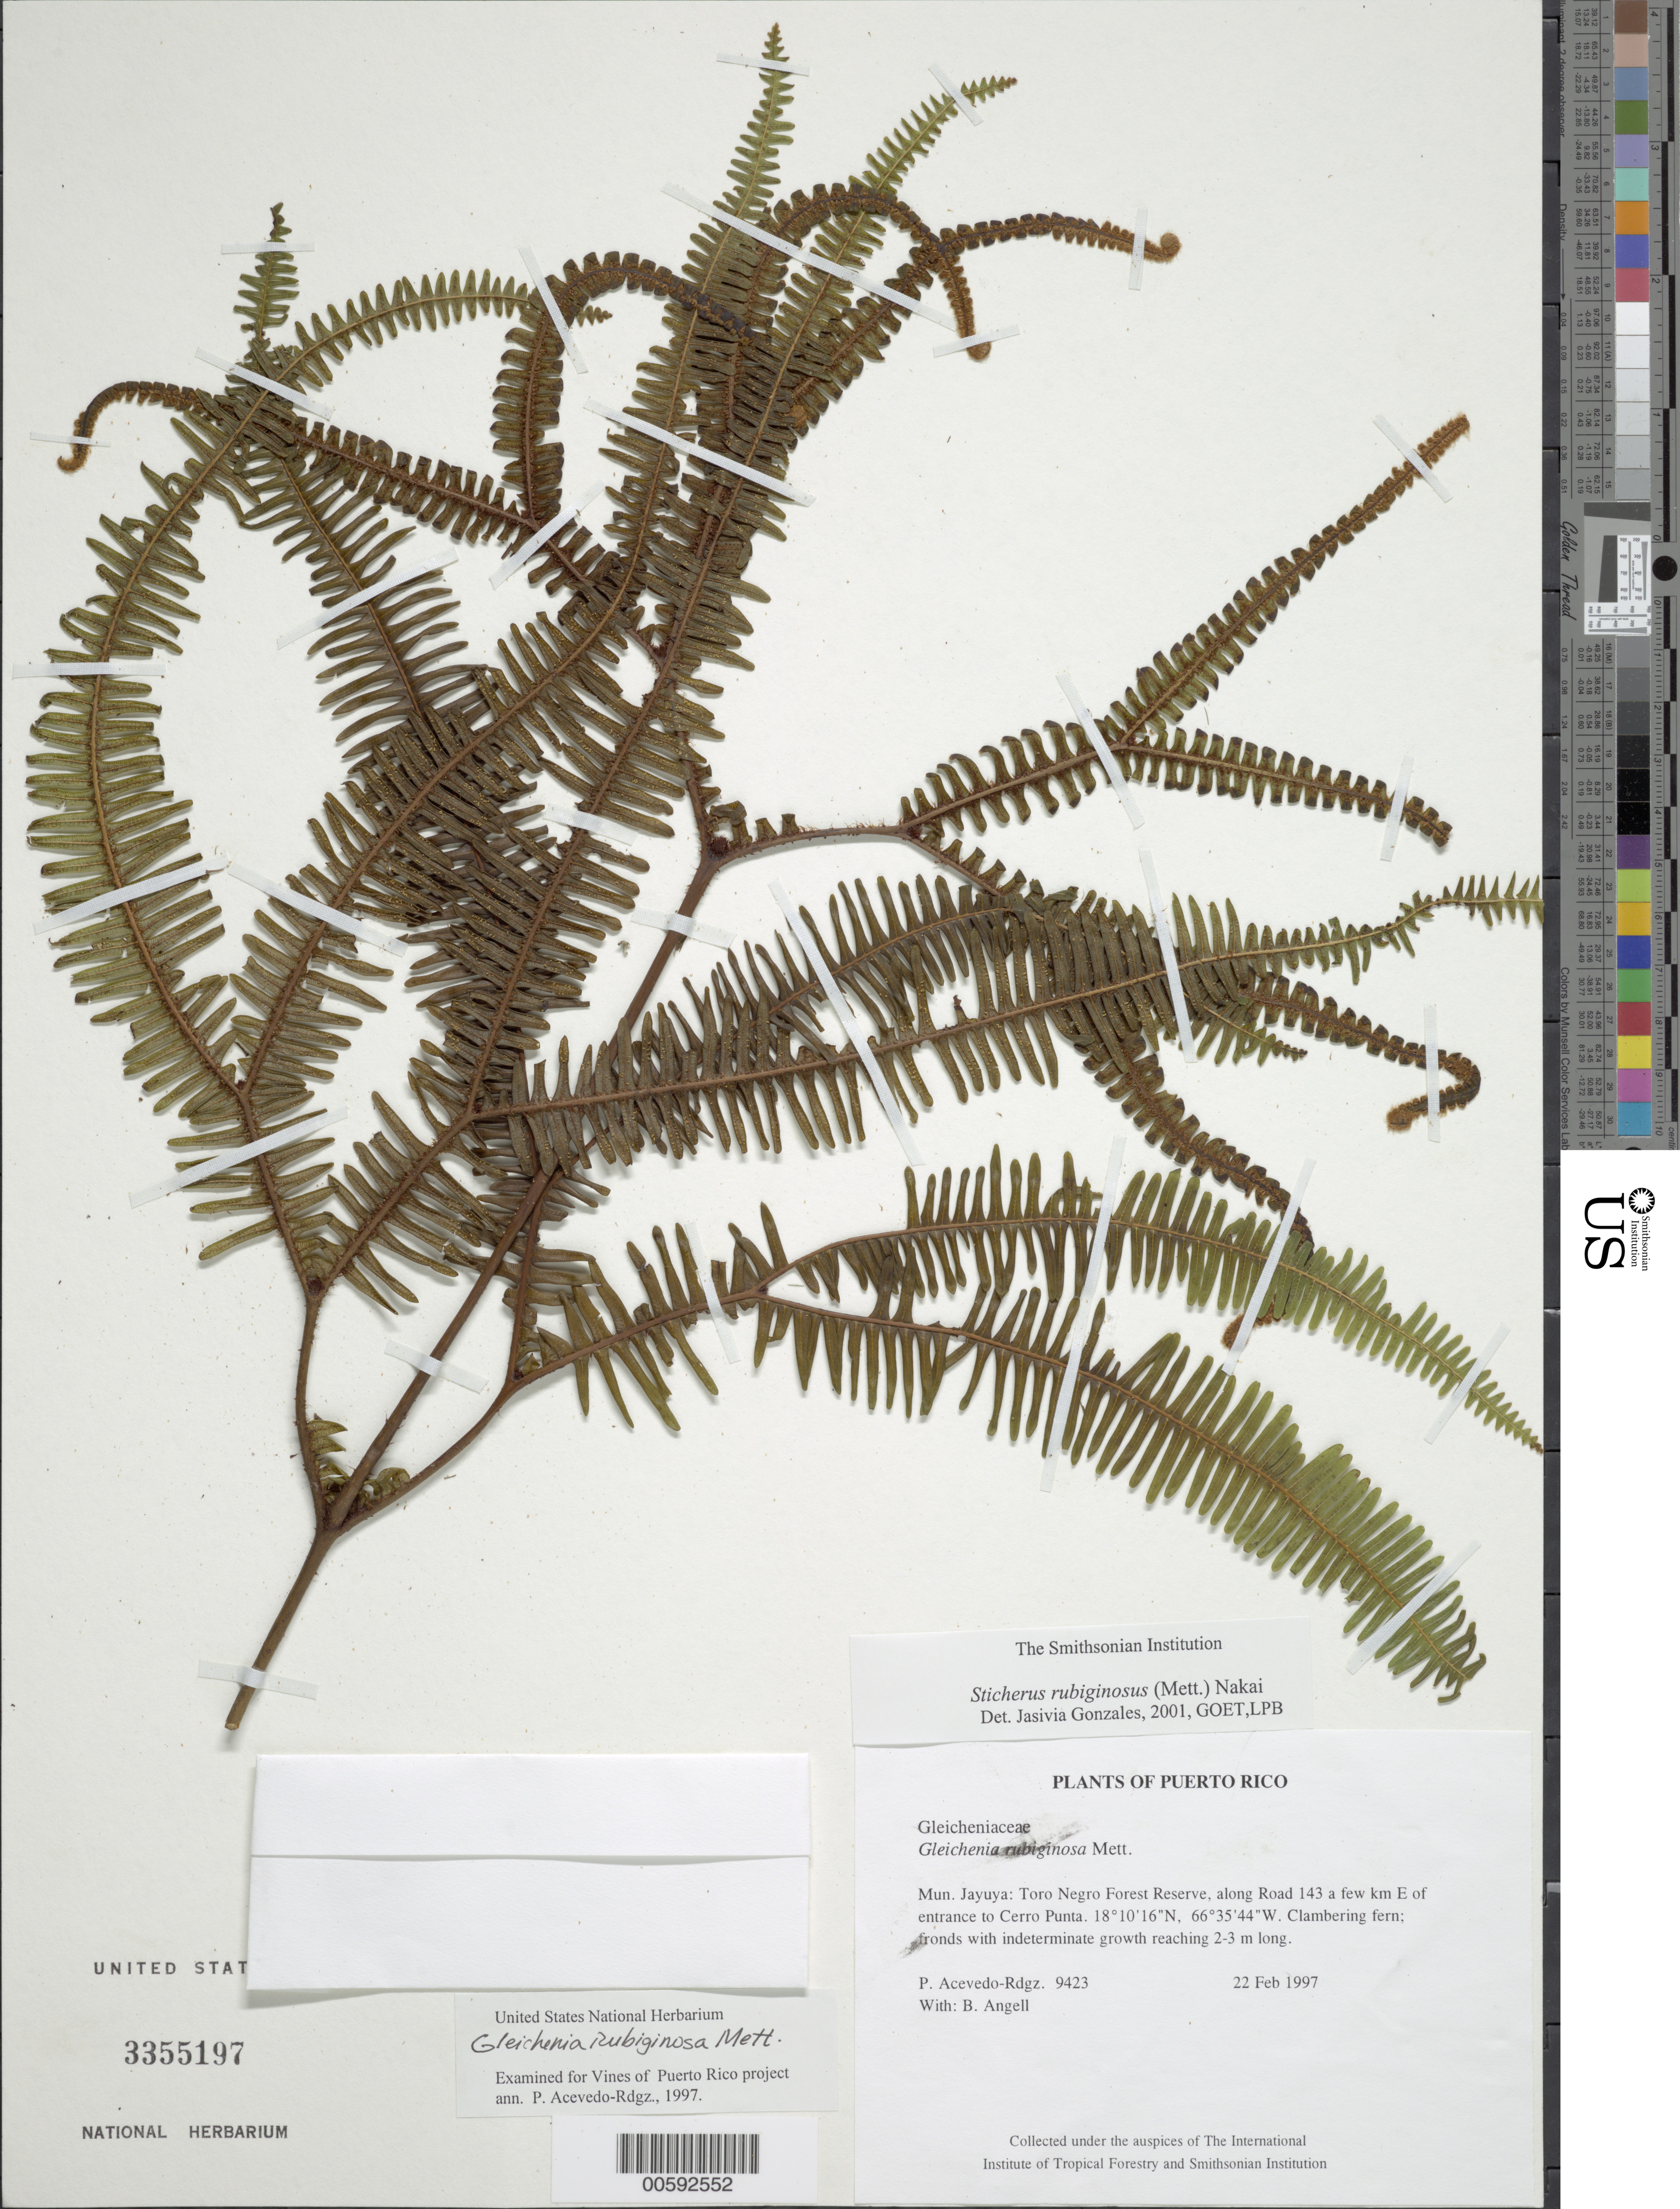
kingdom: Plantae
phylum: Tracheophyta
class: Polypodiopsida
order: Gleicheniales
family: Gleicheniaceae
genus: Sticherus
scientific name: Sticherus rubiginosus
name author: (Mett.) Nakai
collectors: P. Acevedo-Rodr. & Bobbi Angell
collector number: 9423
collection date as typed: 22 Feb 1997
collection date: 1997-02-22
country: Puerto Rico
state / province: Jayuya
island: Puerto Rico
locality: Jayuya: Toro Negro Forest Reserve, along Road 143 a few km E of entrance to Cerro Punta.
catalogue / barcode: US 3355197